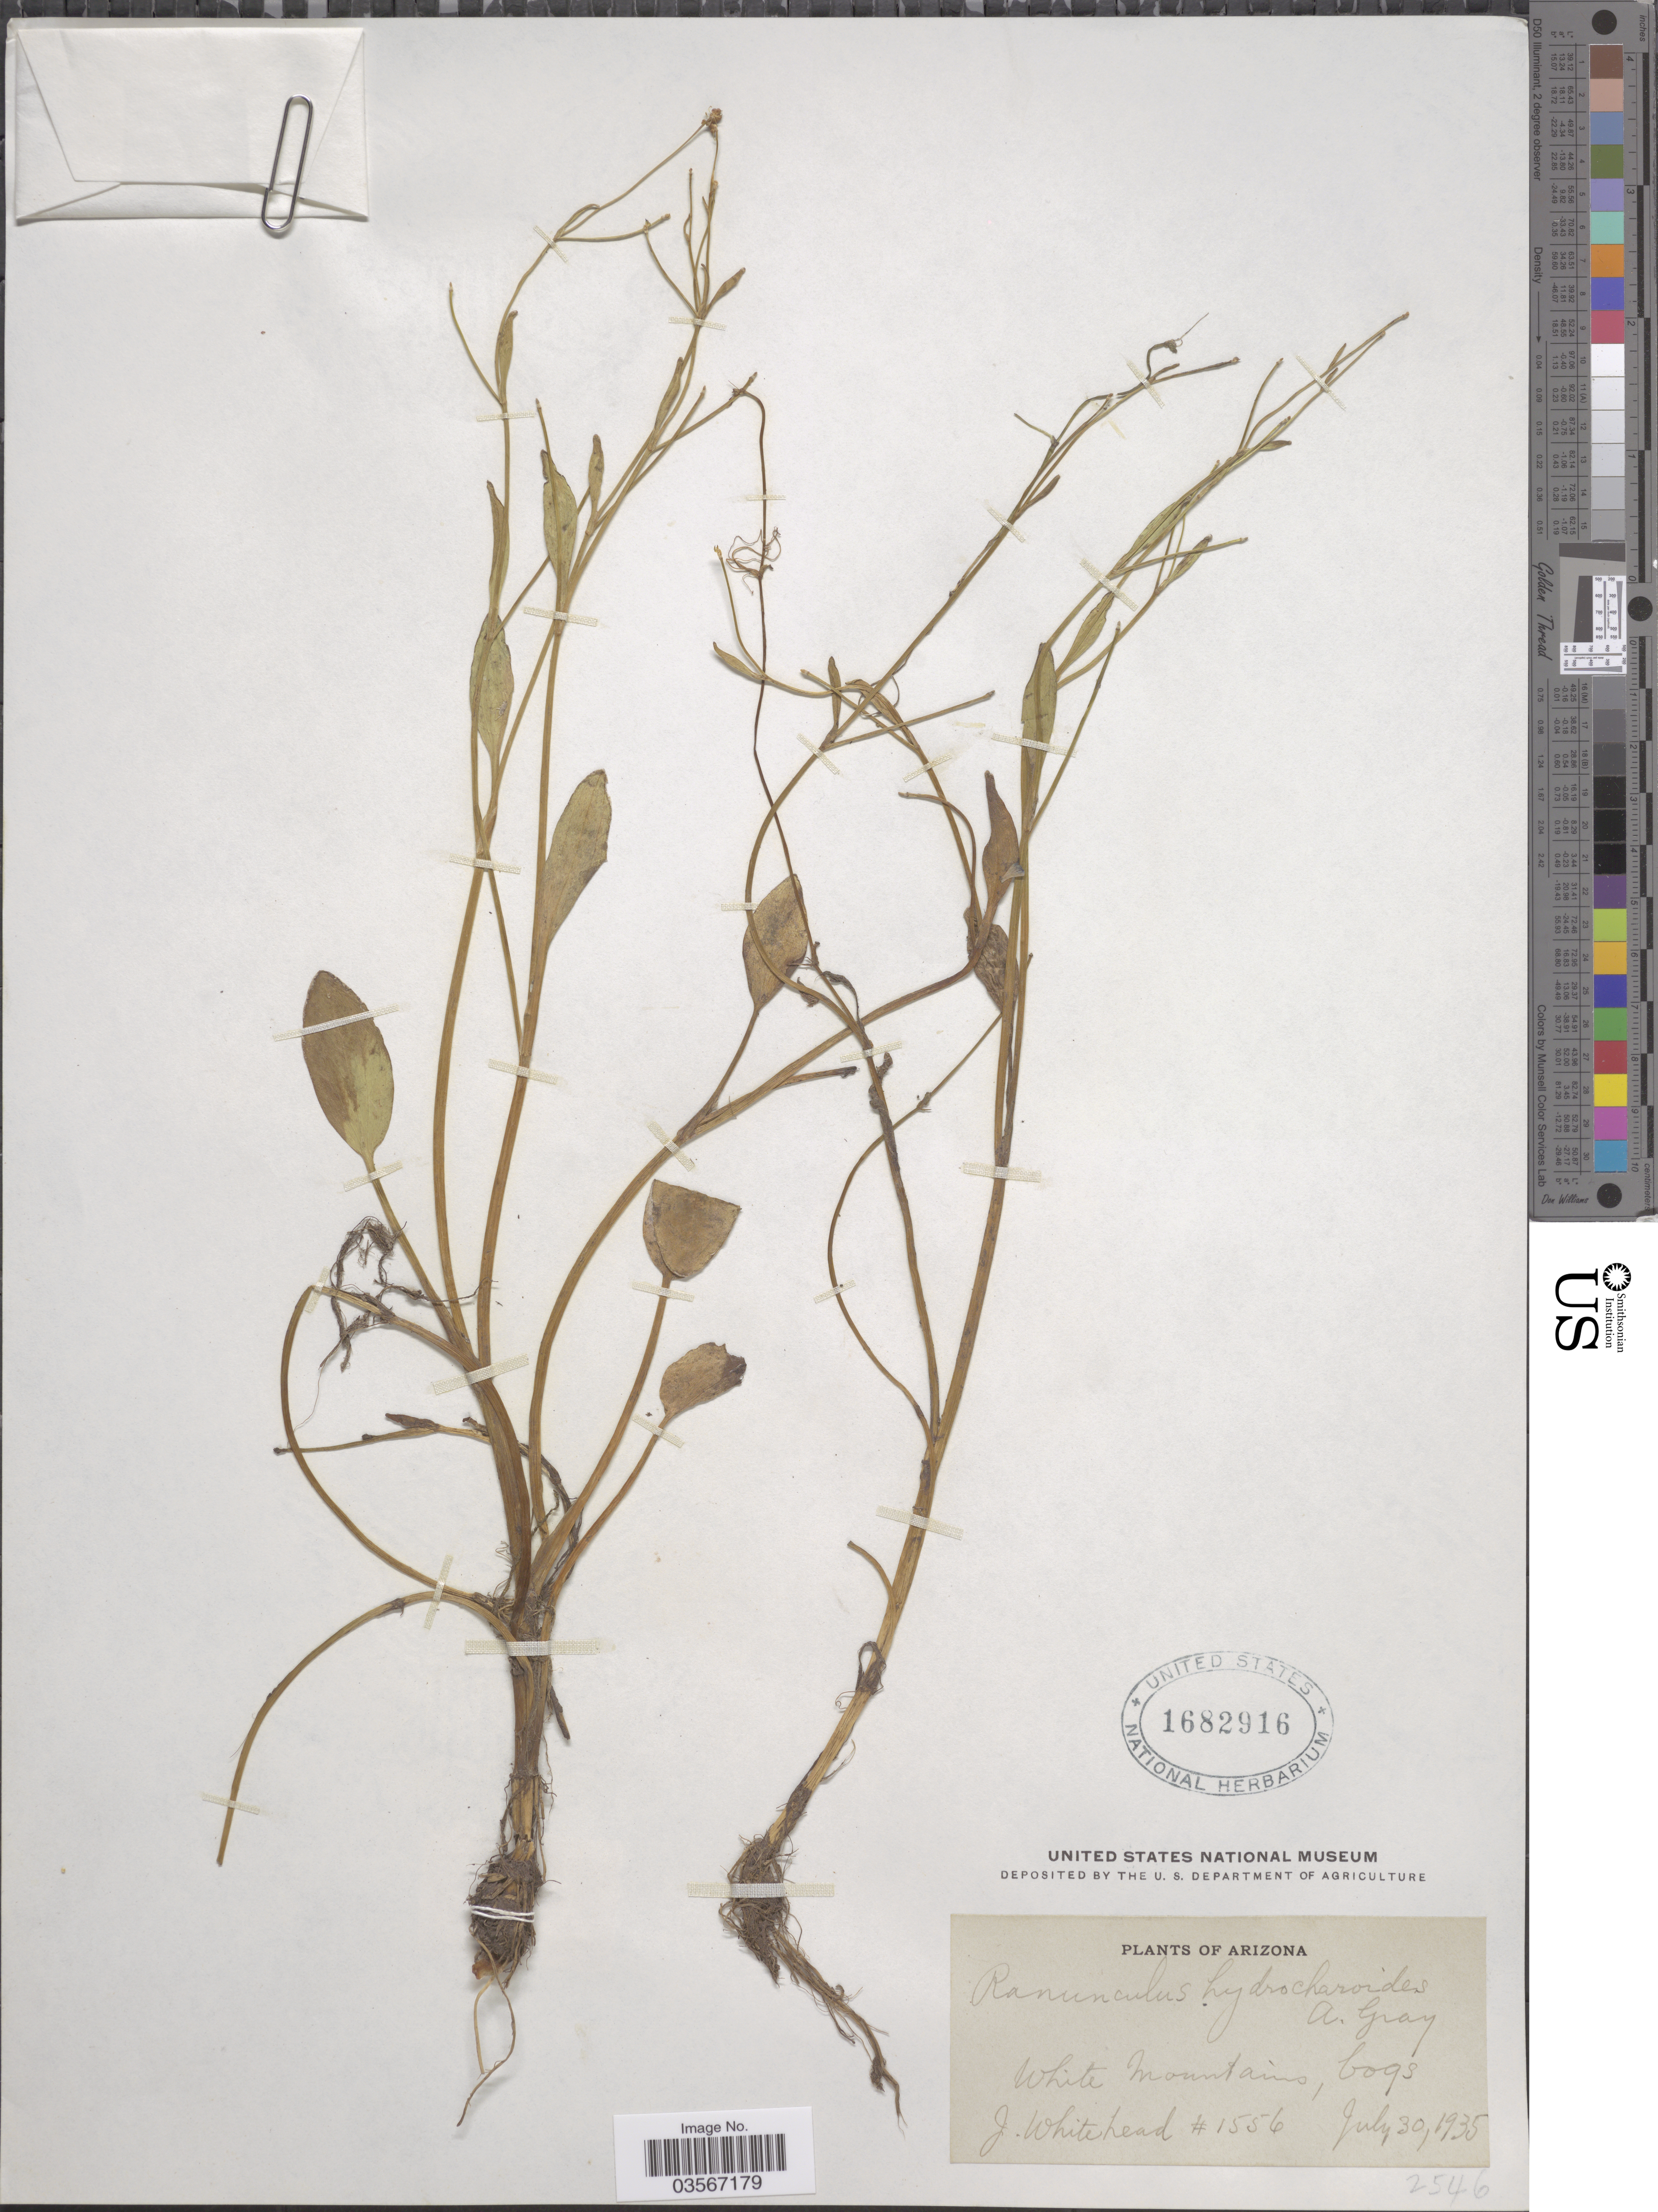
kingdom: Plantae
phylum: Tracheophyta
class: Magnoliopsida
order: Ranunculales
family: Ranunculaceae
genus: Ranunculus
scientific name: Ranunculus hydrocharoides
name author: A. Gray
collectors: J. Whitehead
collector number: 1556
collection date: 1935-07-30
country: United States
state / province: Arizona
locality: White Mountains.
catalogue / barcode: US 1682916